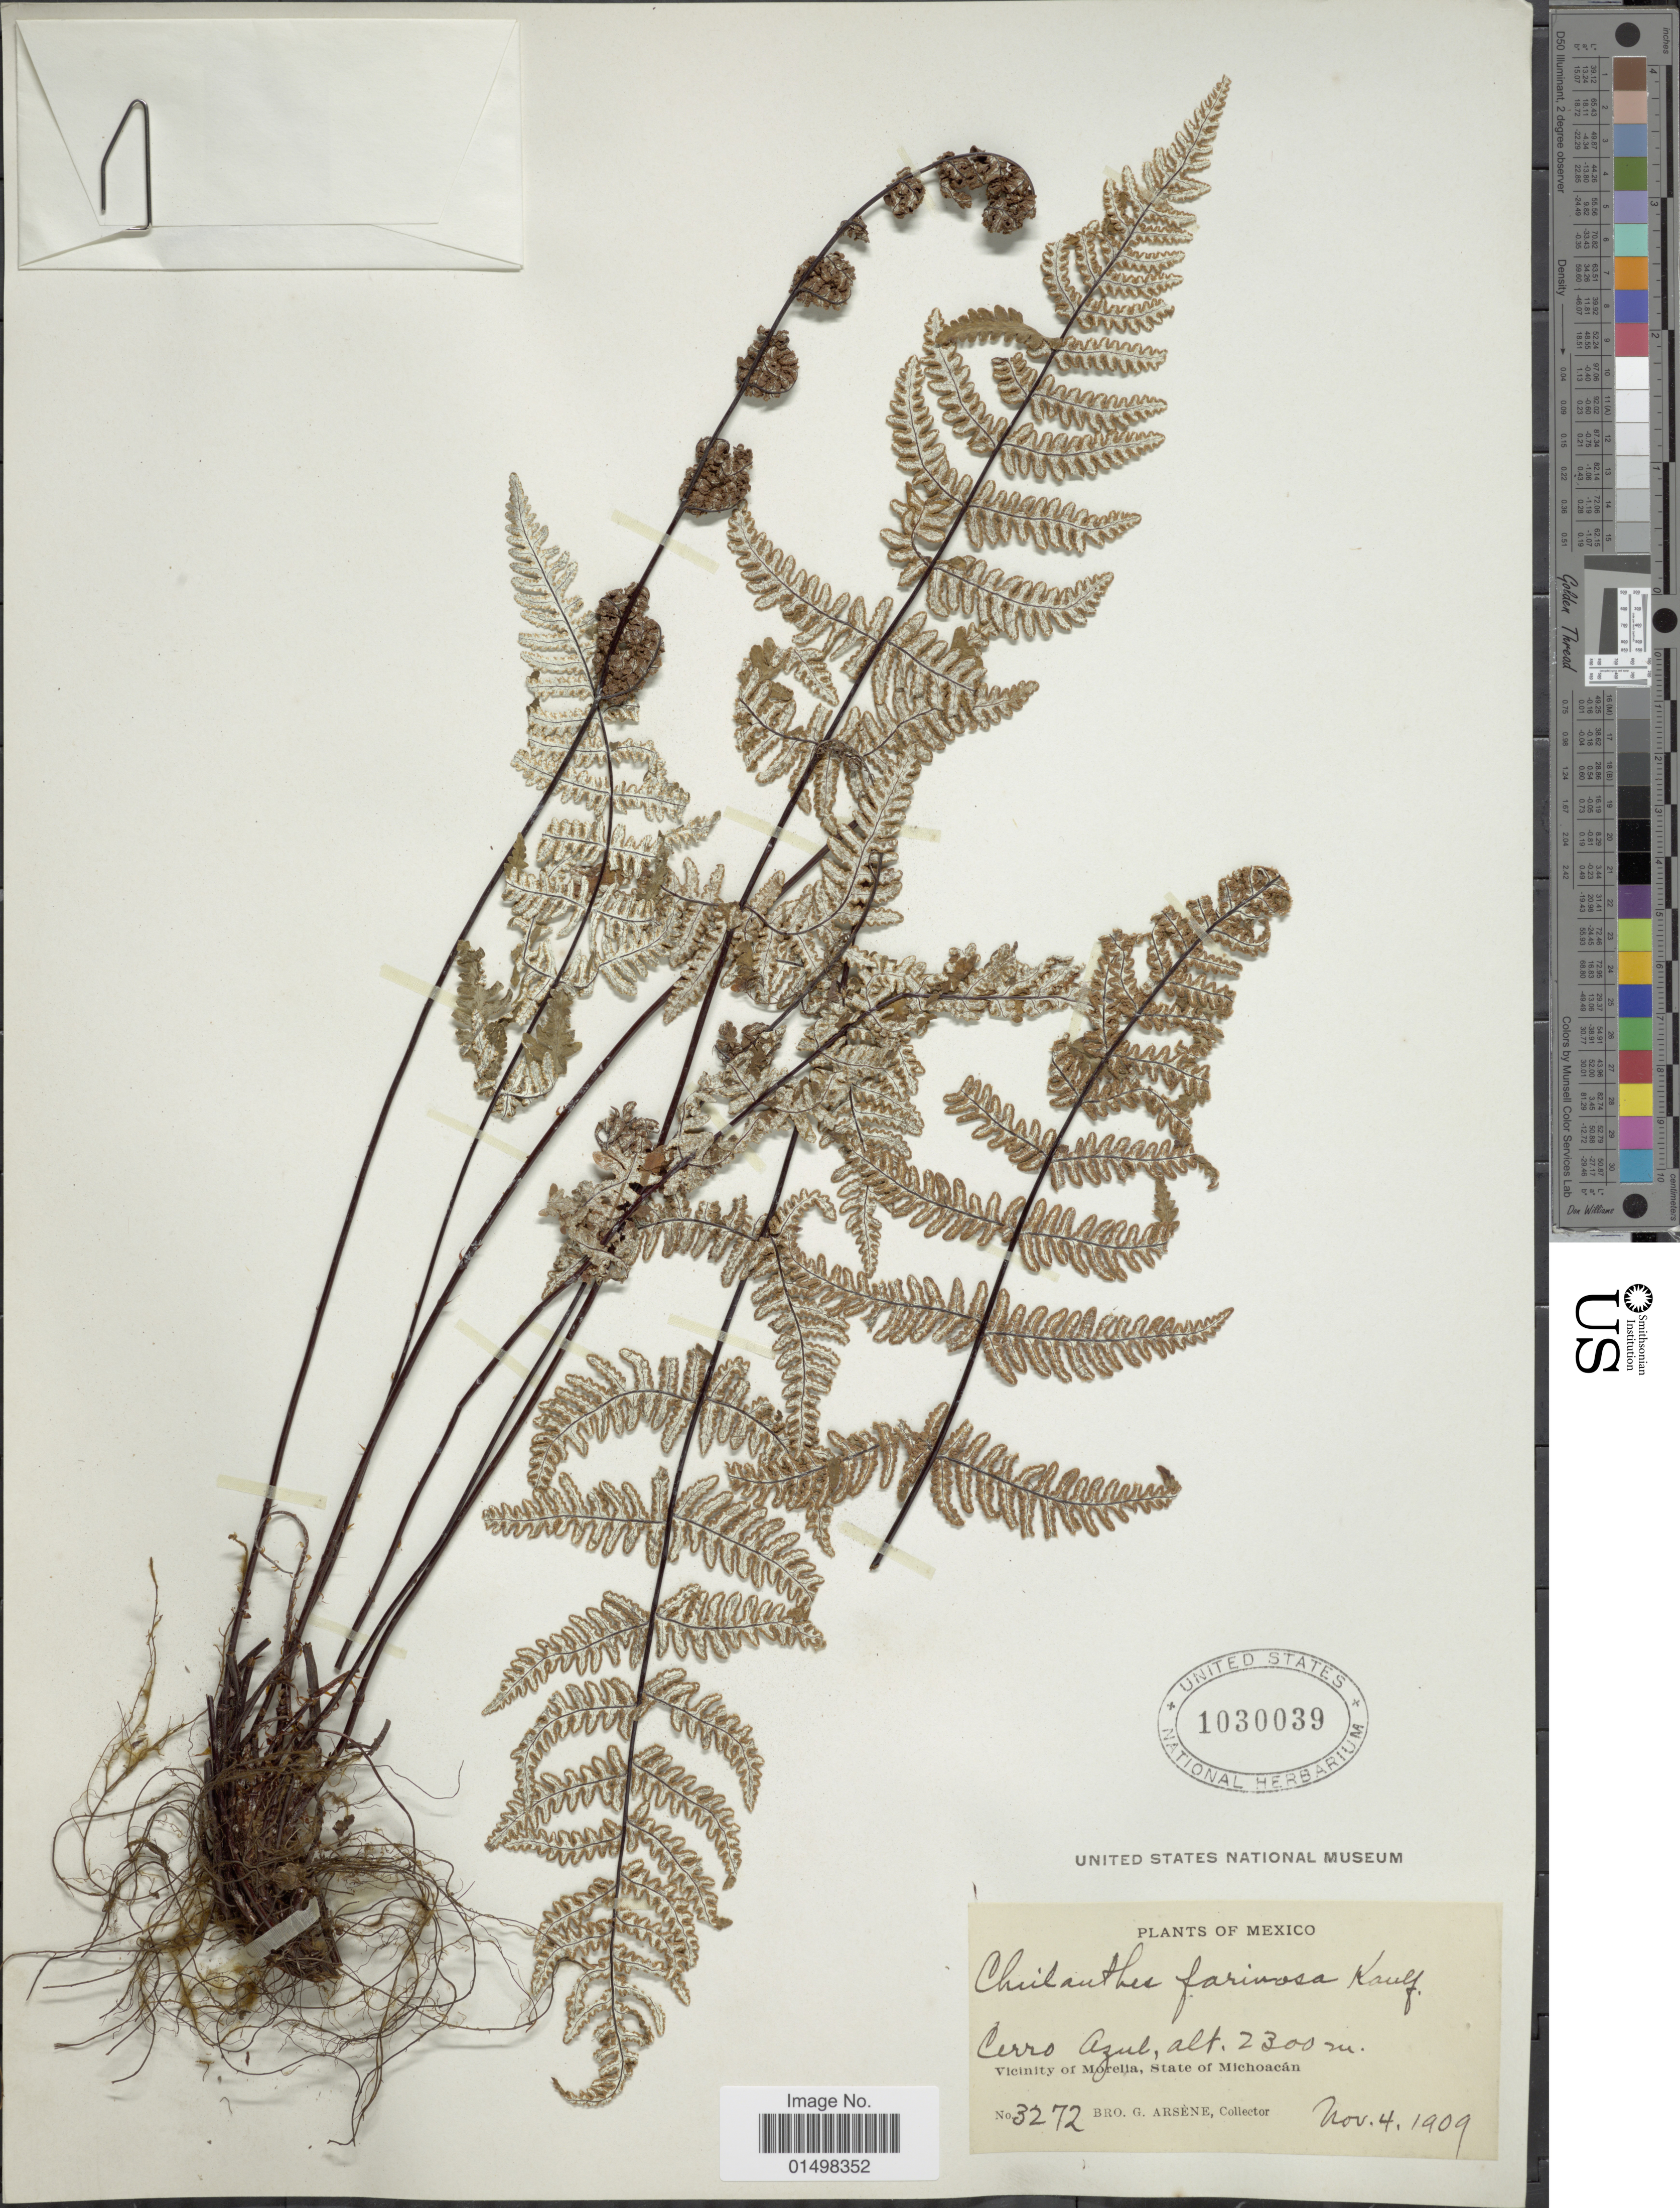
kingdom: Plantae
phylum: Tracheophyta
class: Polypodiopsida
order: Polypodiales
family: Pteridaceae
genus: Aleuritopteris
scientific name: Aleuritopteris farinosa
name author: (Forssk.) Fée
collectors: Bro. G. Arsène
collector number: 3272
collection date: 1909-11-04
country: Mexico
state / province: Michoacán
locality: Cerro Azul. Vicinity of Morelia, State of Michoacan.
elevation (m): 2300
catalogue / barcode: US 1030039